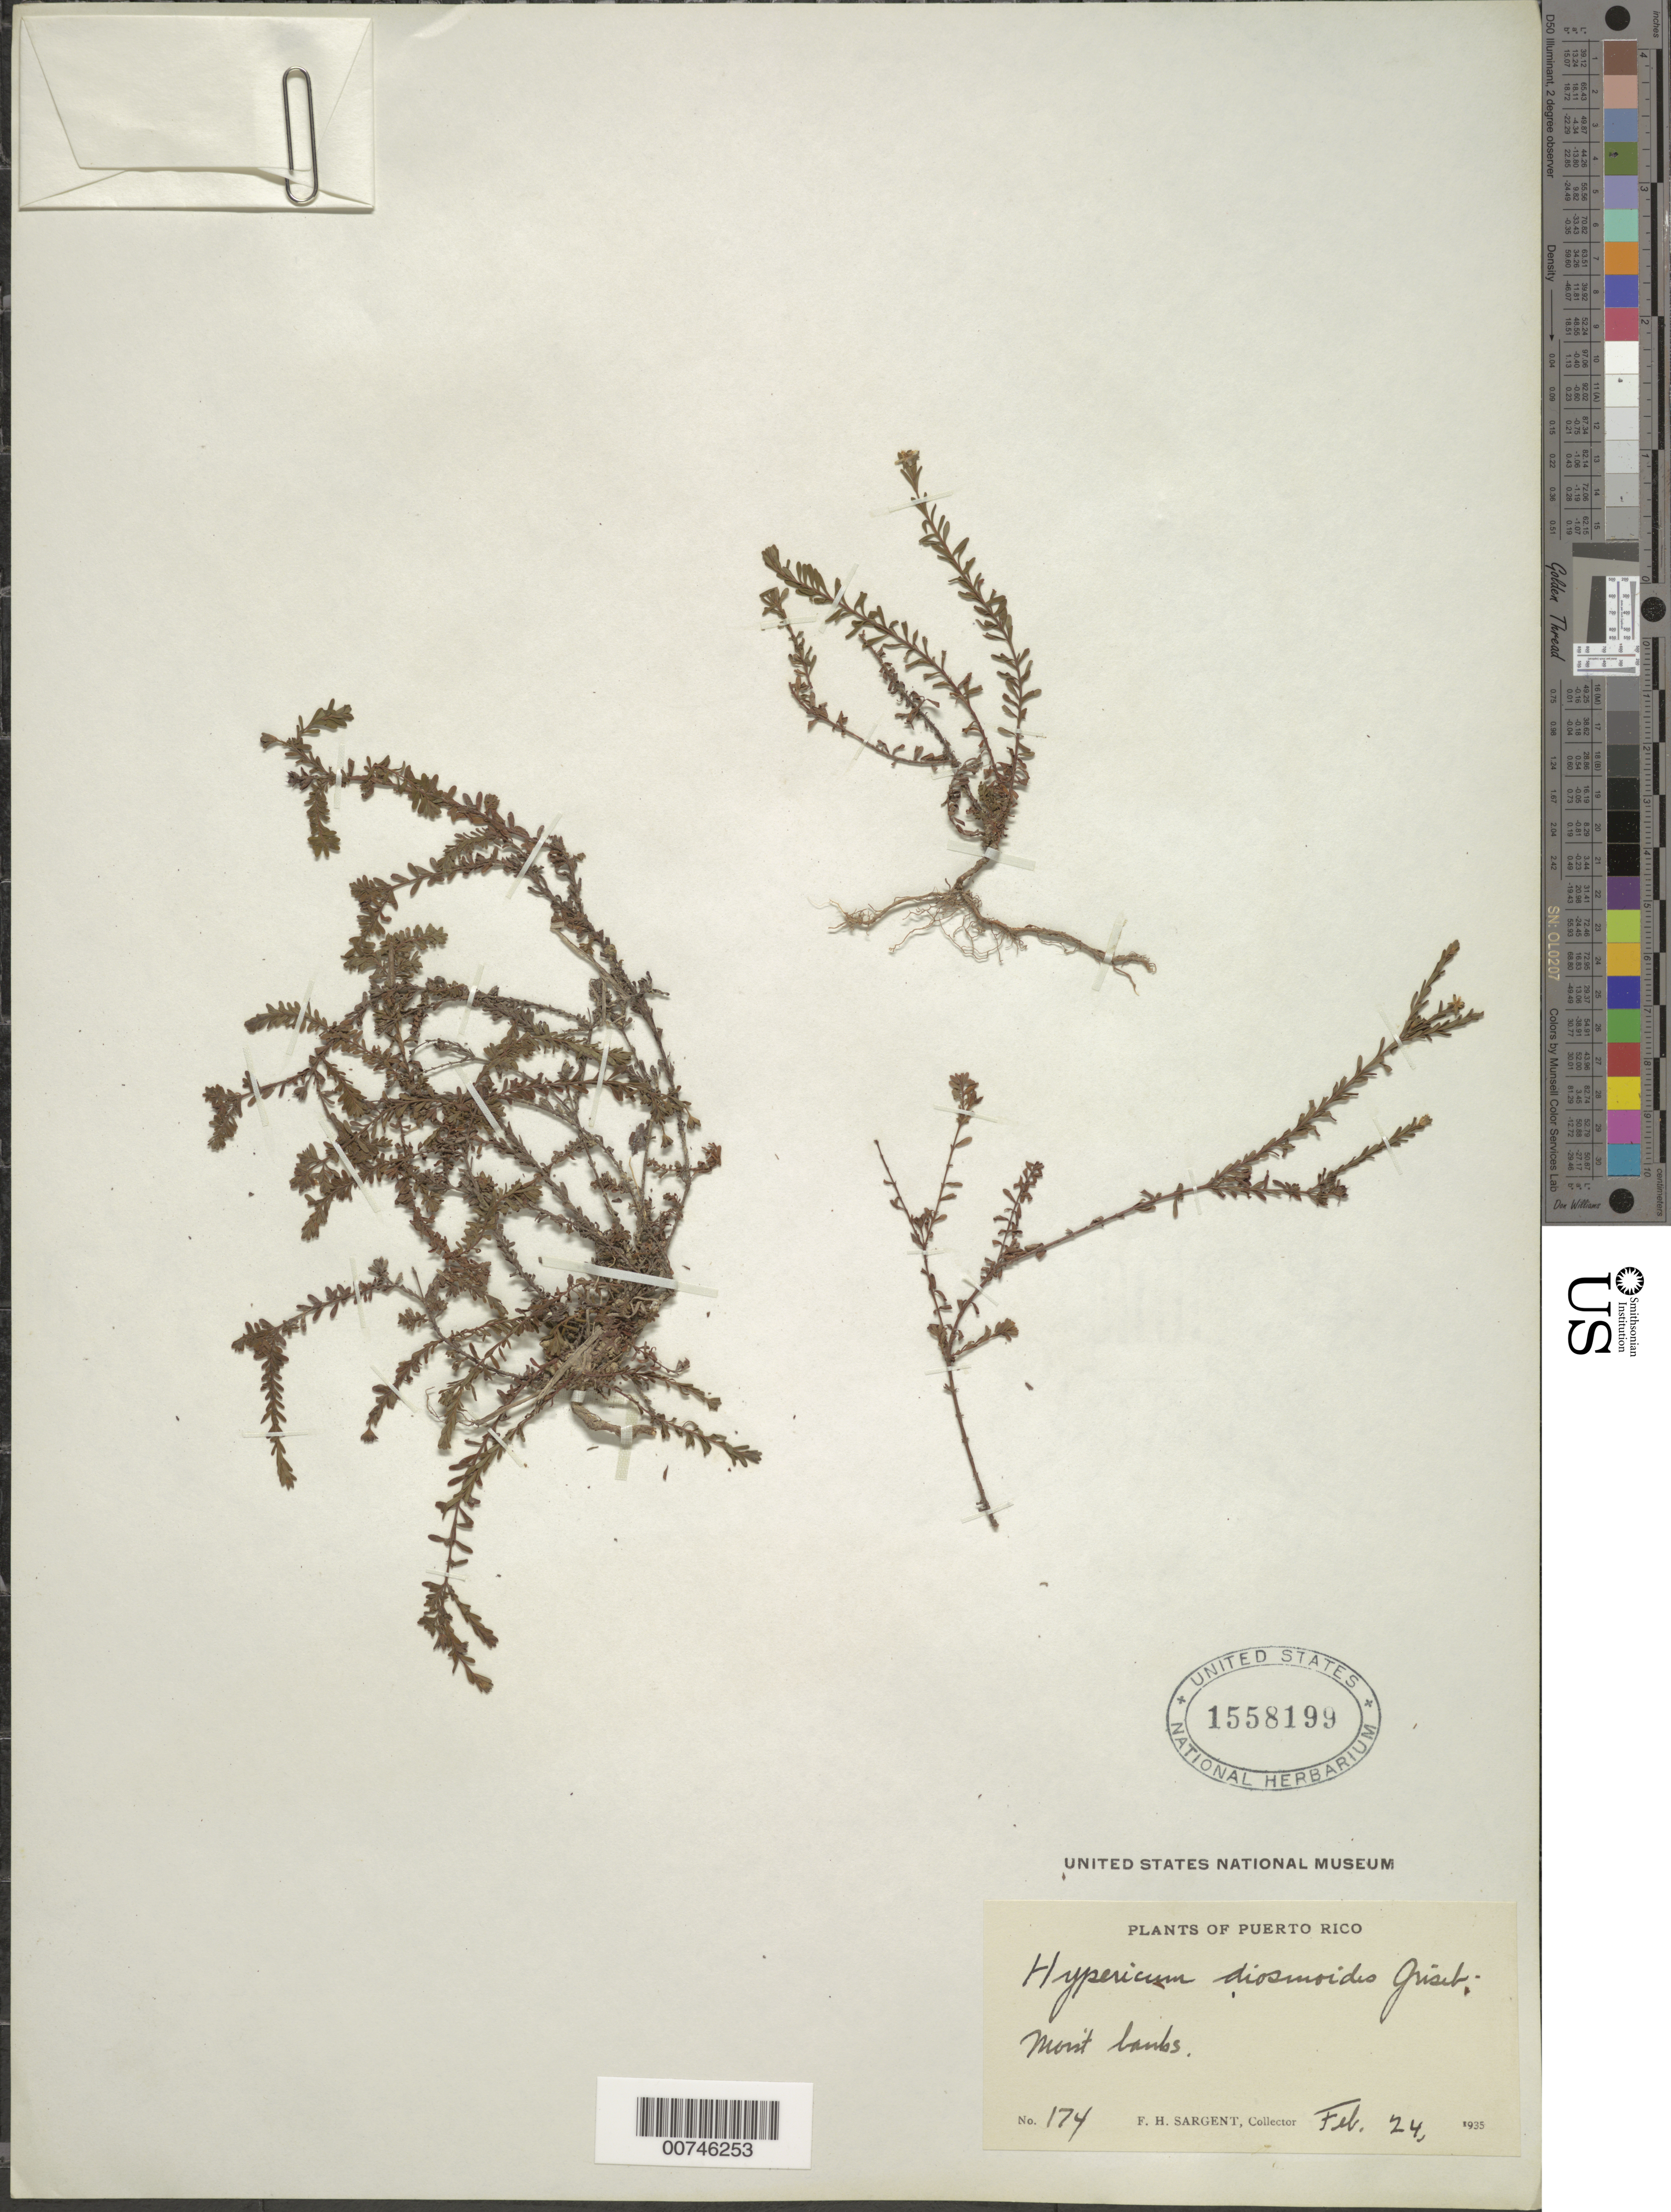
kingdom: Plantae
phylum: Tracheophyta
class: Magnoliopsida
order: Malpighiales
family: Hypericaceae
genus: Hypericum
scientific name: Hypericum diosmoides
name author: Griseb.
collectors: F. H. Sargent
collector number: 174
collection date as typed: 24 Feb 1935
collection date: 1935-02-24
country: Puerto Rico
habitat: Moist banks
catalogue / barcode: US 1558199